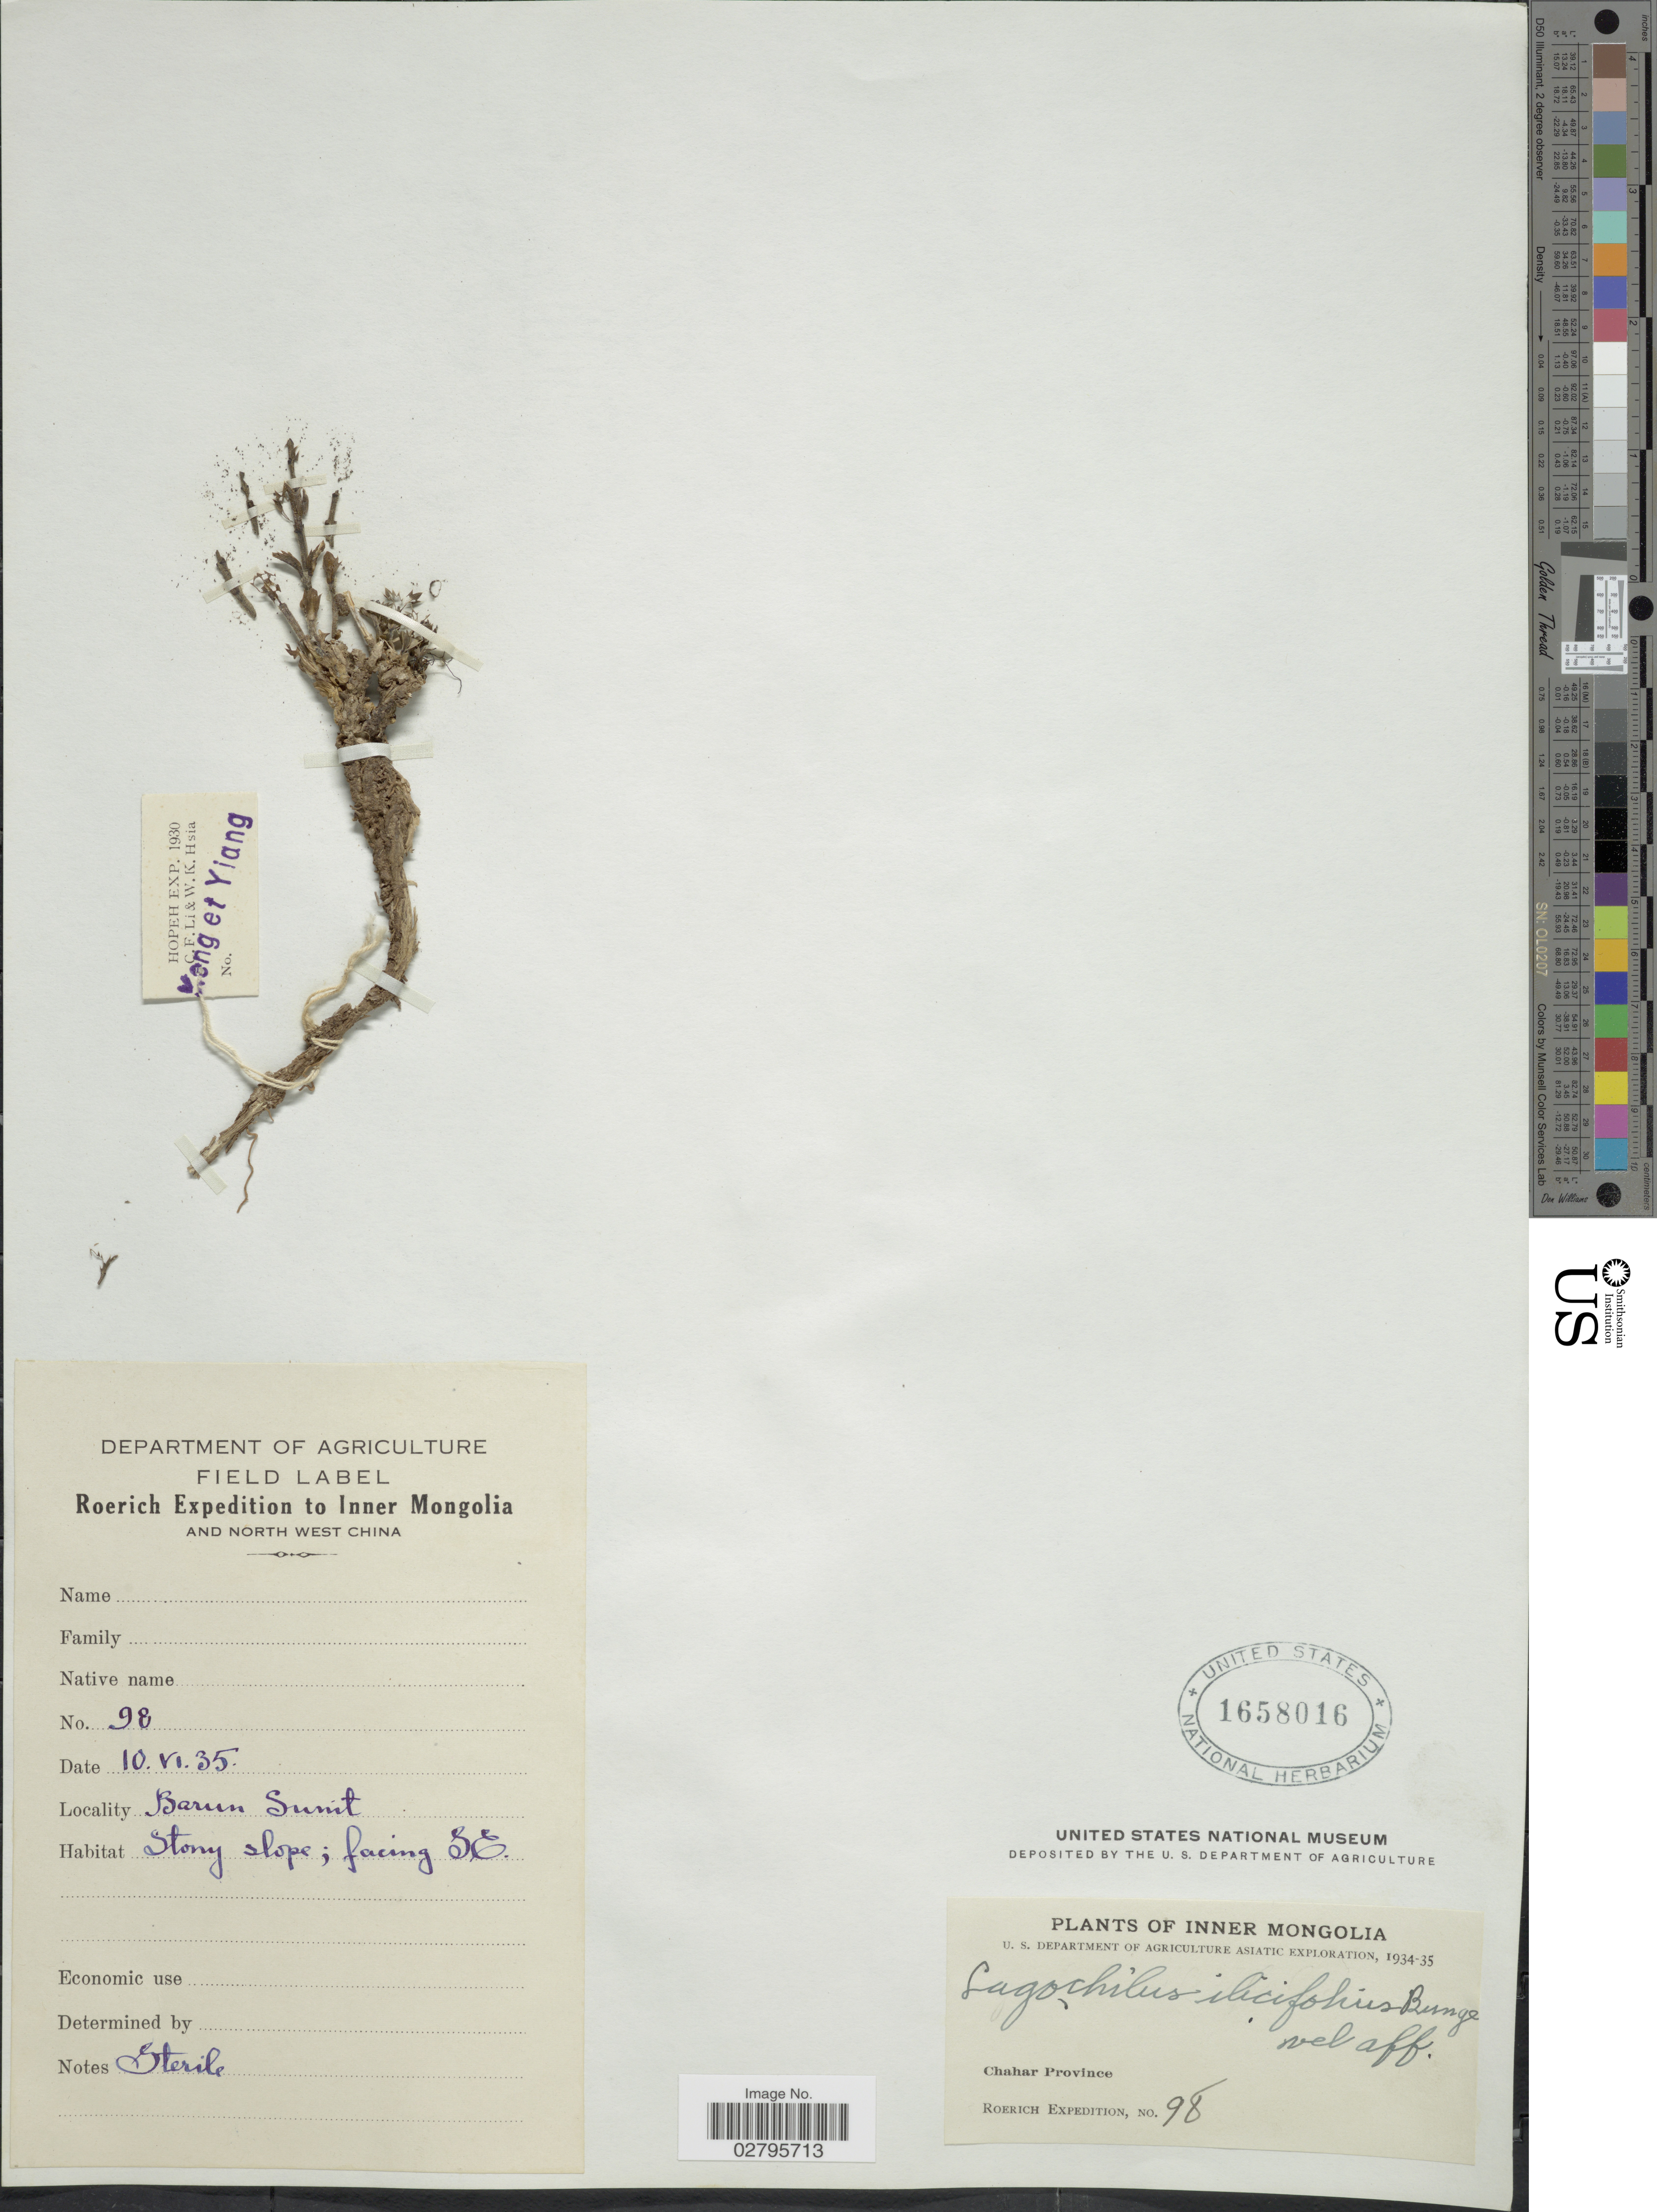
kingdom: Plantae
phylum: Tracheophyta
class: Magnoliopsida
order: Lamiales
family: Lamiaceae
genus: Lagochilus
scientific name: Lagochilus ilicifolius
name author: Bunge ex Benth.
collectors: Roerich Expedition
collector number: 98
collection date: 1935-06-10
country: China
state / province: Nei Monggol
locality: Inner Mongolia and North West China, Chahar Province, Barun Summit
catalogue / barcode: US 1658016